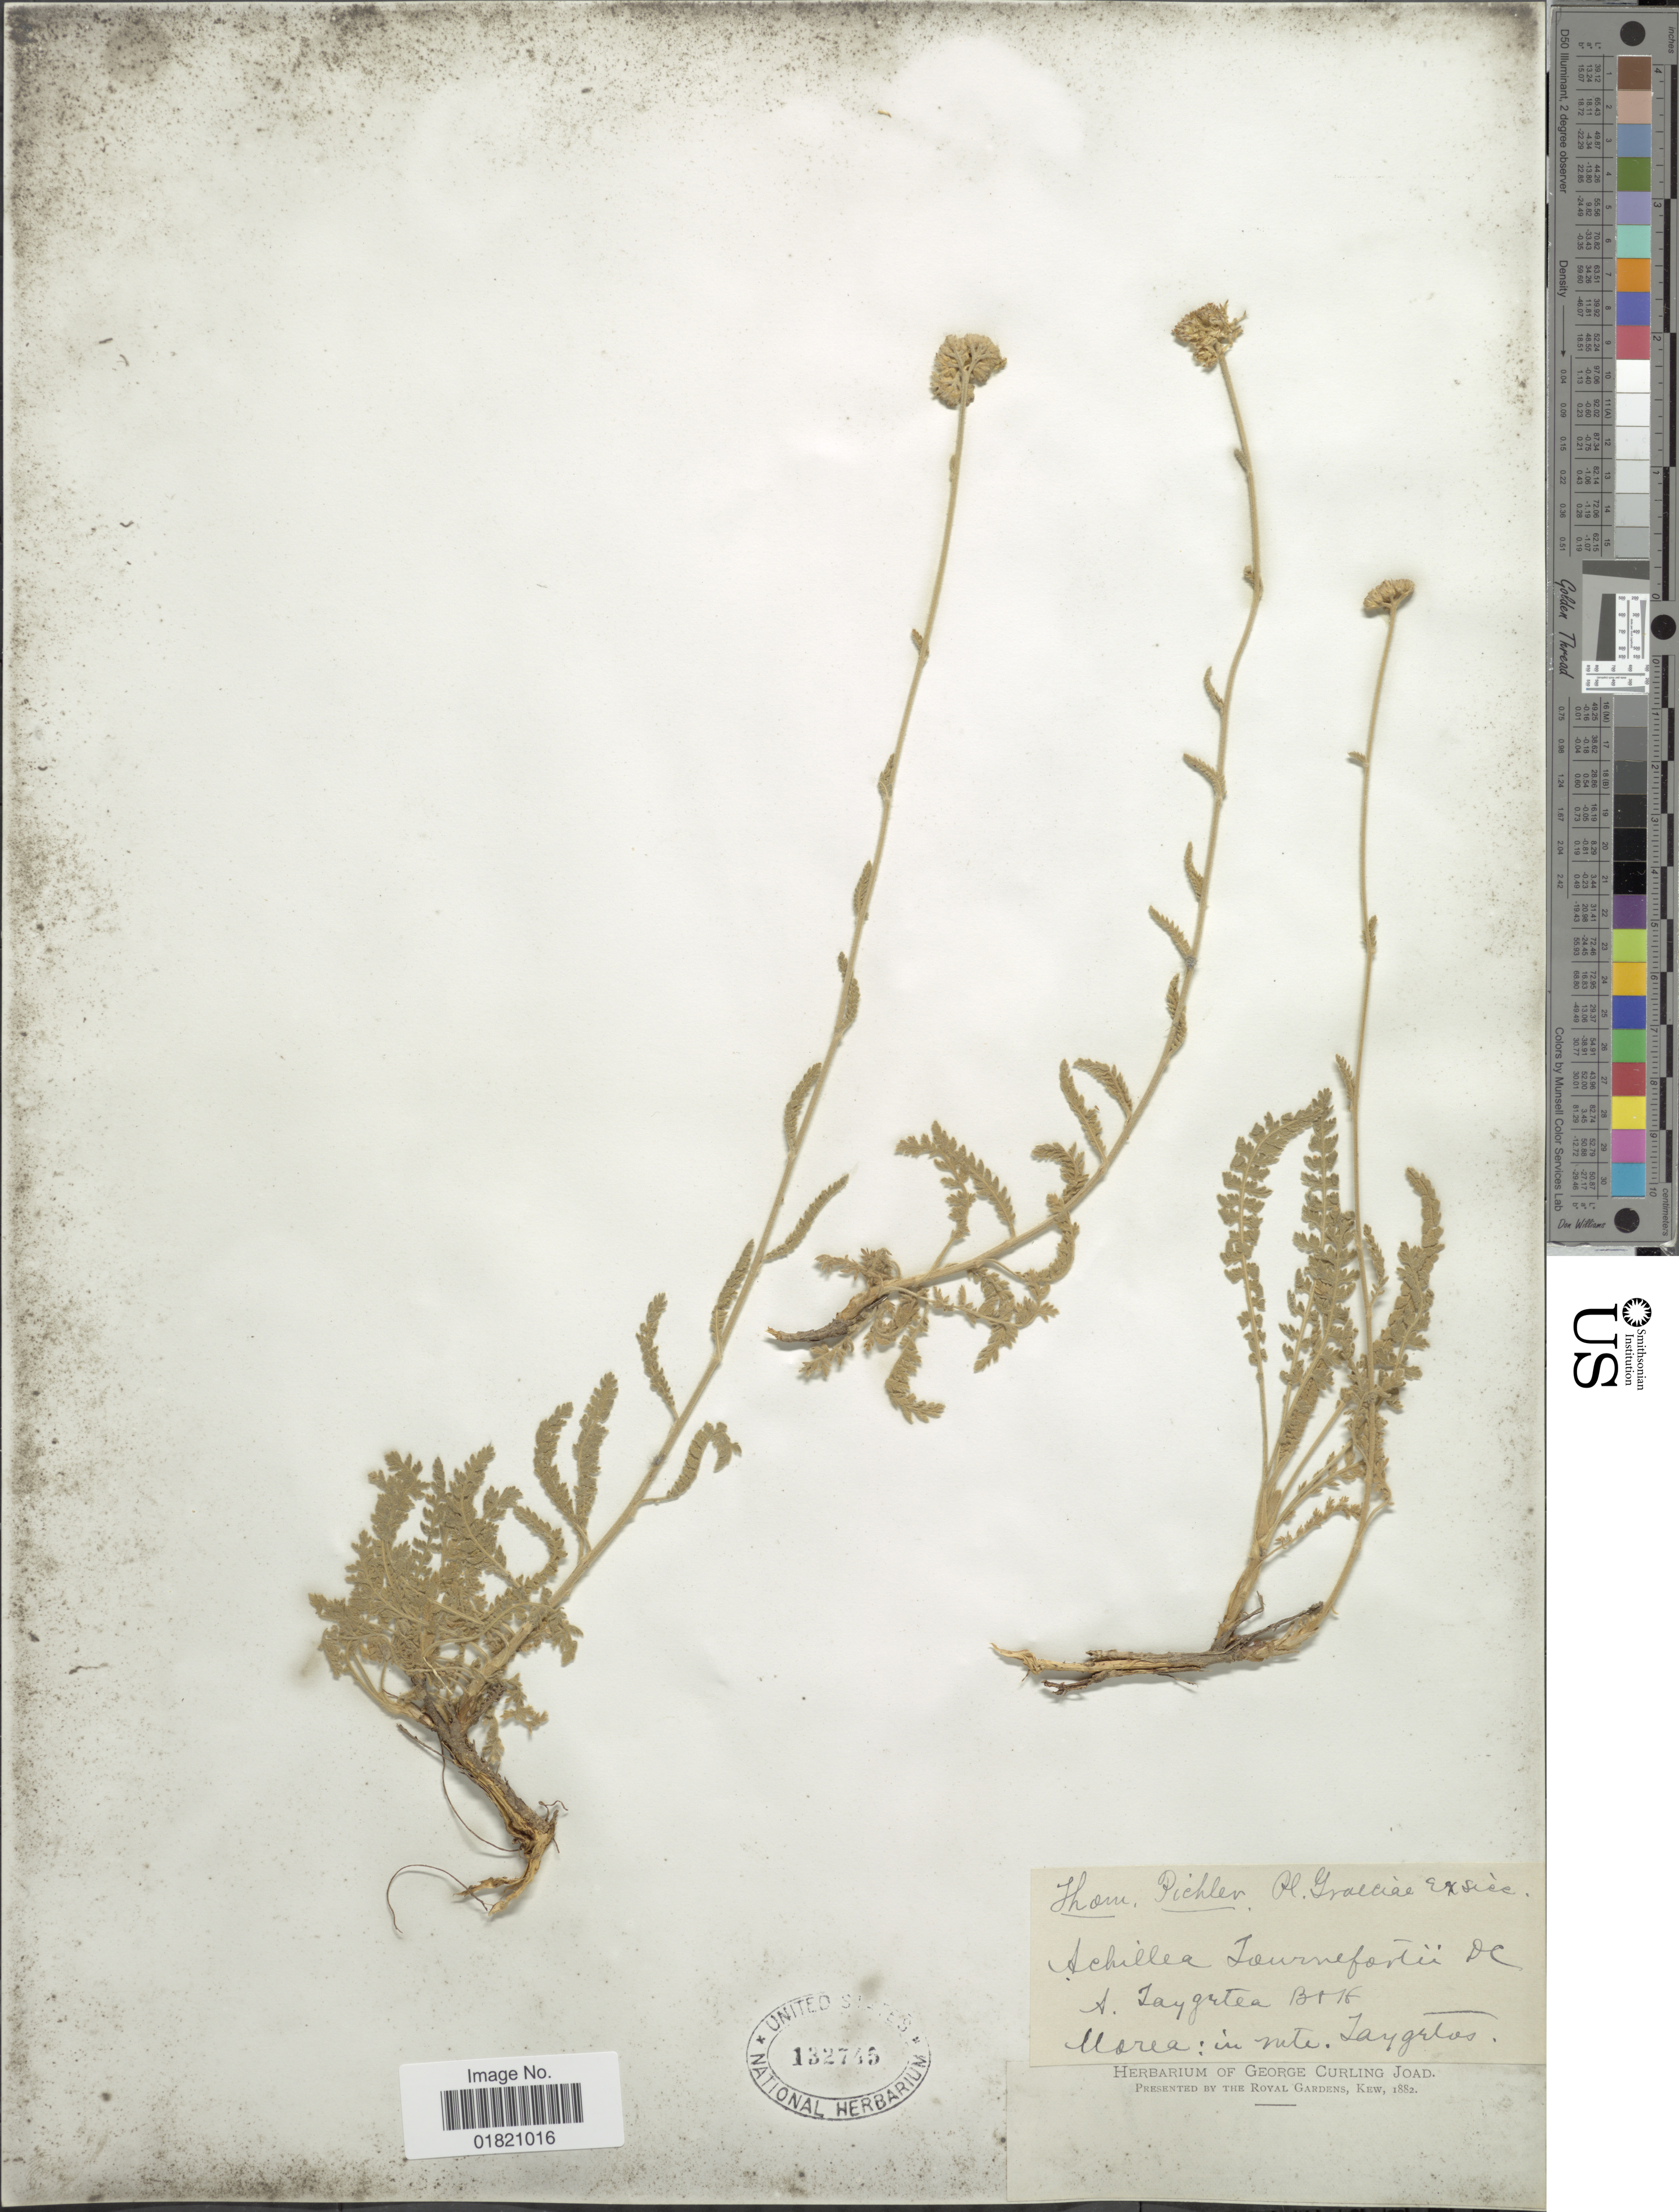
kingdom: Plantae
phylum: Tracheophyta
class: Magnoliopsida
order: Asterales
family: Asteraceae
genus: Achillea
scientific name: Achillea tournefortii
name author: DC.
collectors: T. Pichler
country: Greece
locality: Morea: in mte. Taygetos.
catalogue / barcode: US 132745